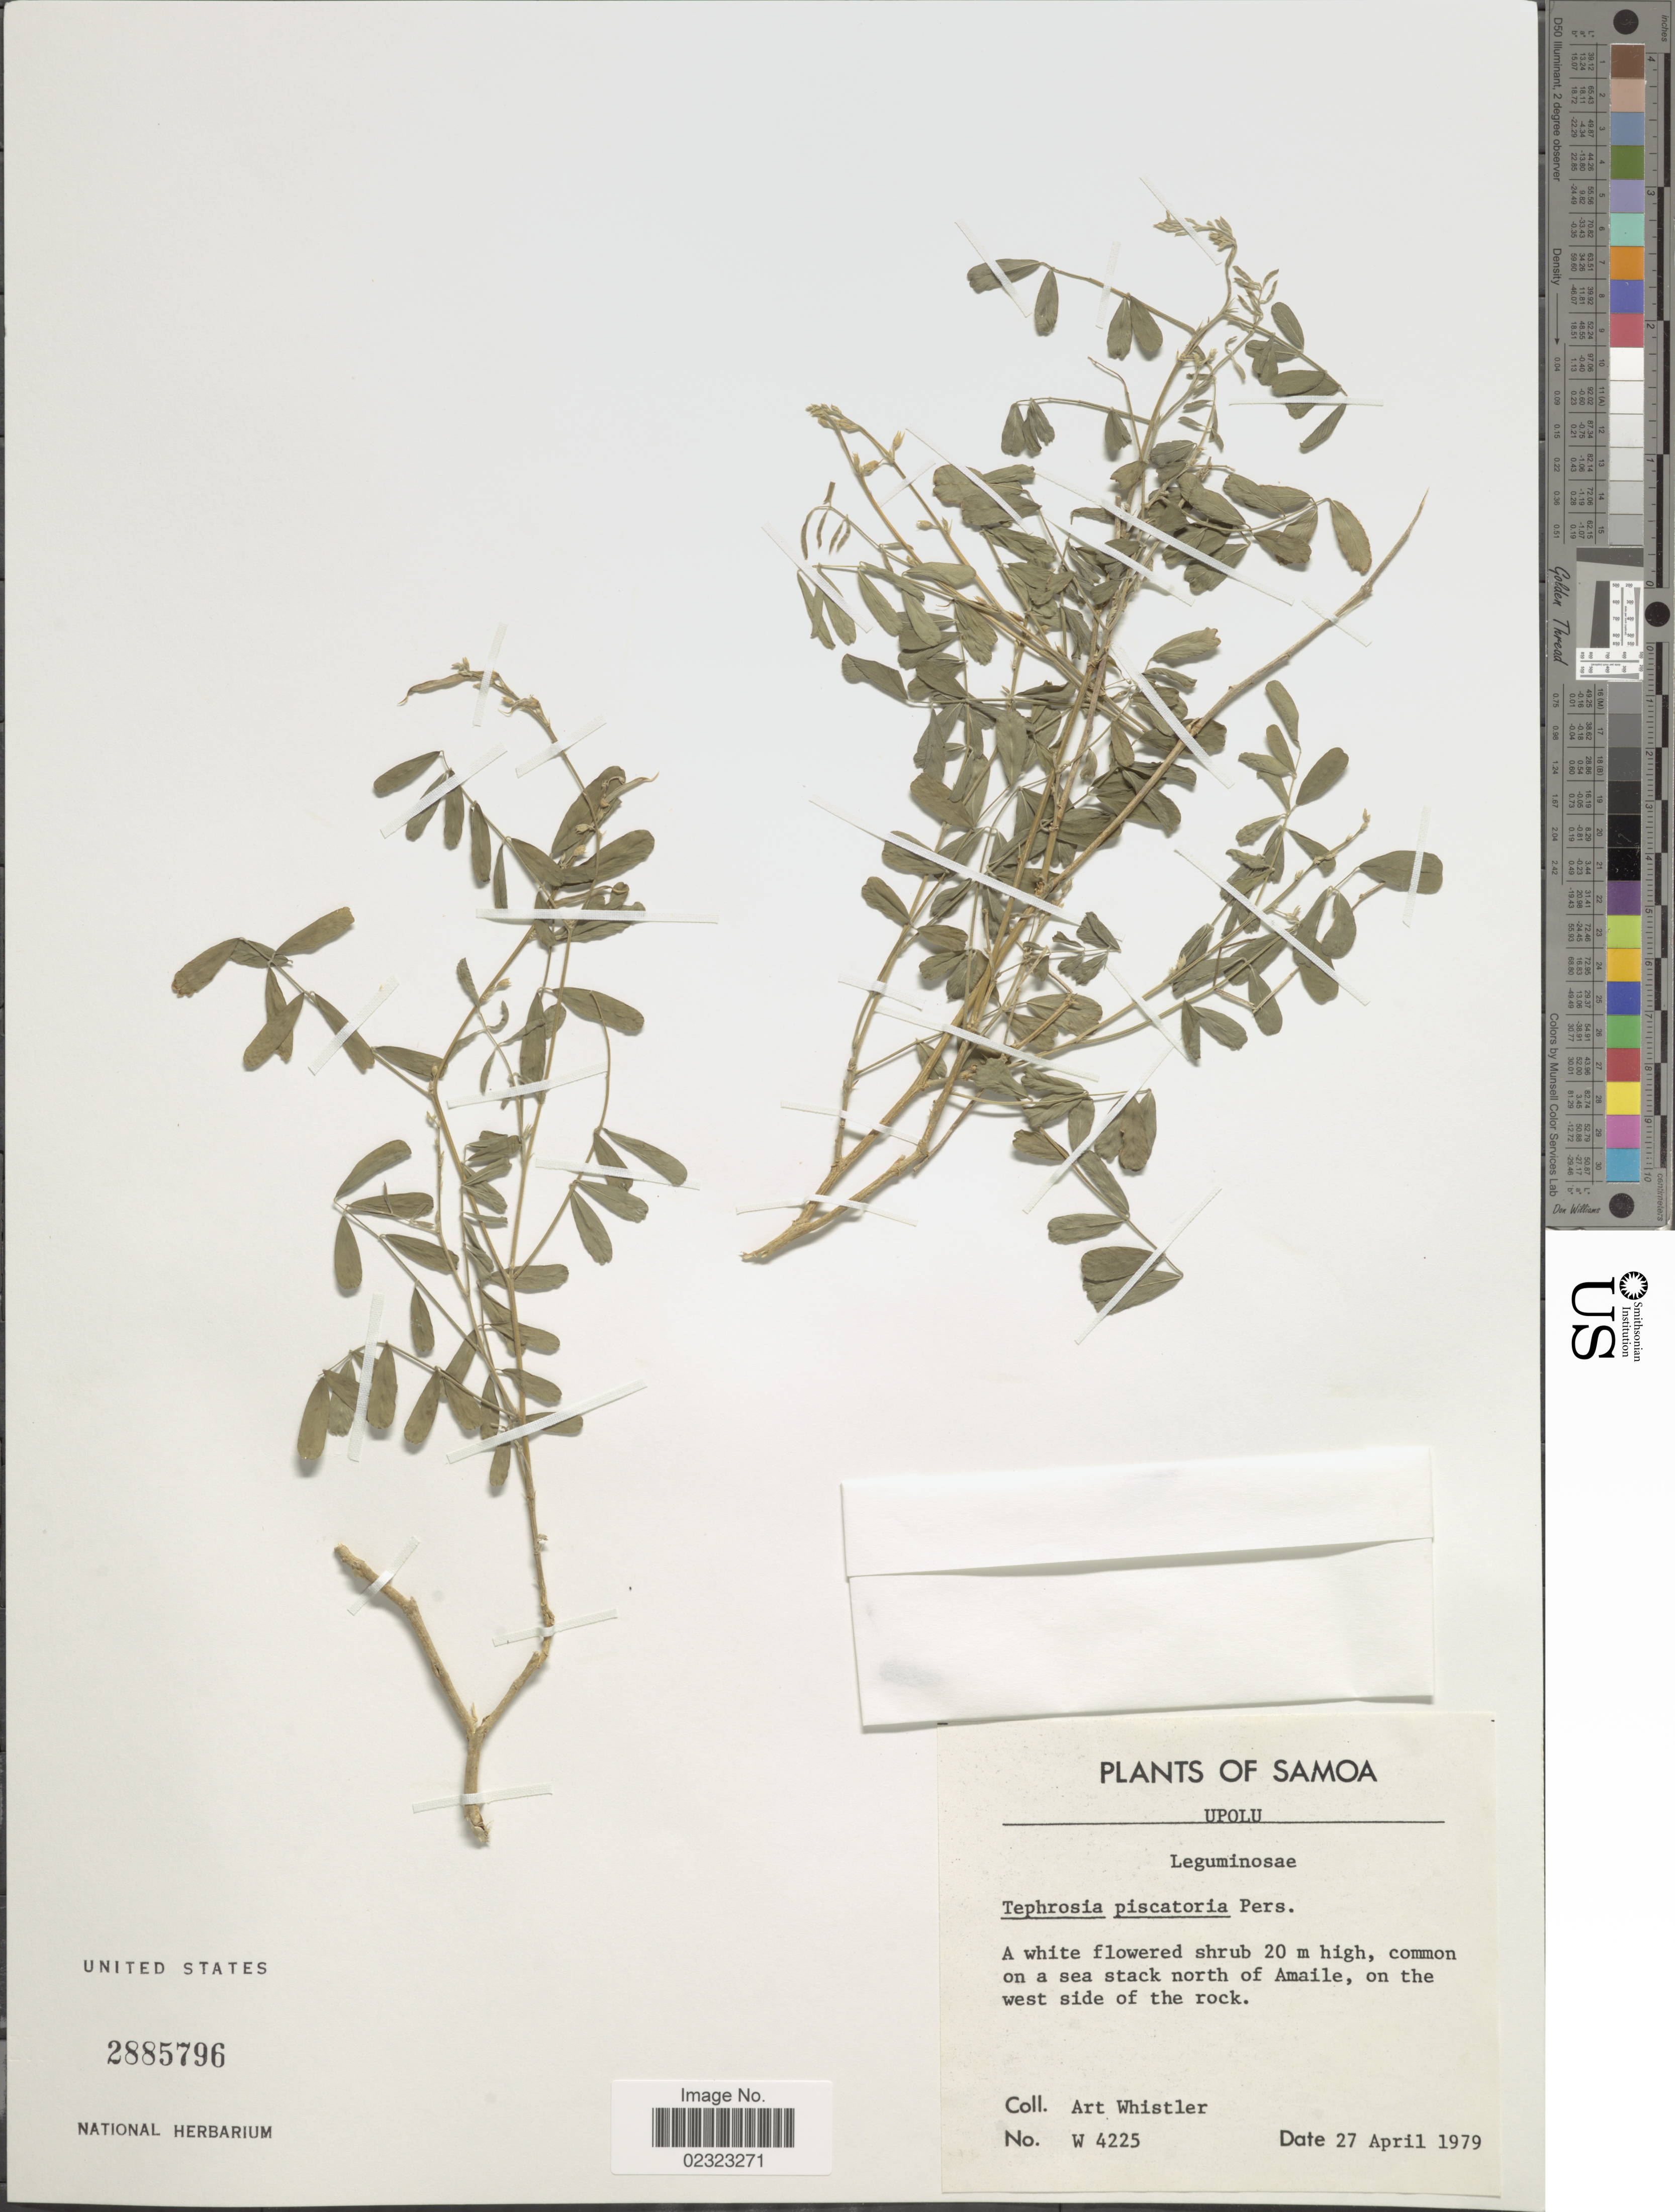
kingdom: Plantae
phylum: Tracheophyta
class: Magnoliopsida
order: Fabales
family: Fabaceae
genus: Tephrosia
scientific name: Tephrosia piscatoria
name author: (Aiton) Pers.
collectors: A. Whistler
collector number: W 4225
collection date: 1979-04-27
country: Samoa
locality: Upolu, common on a sea stack north of Amaile, on the west side of the rock.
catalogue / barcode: US 2885796